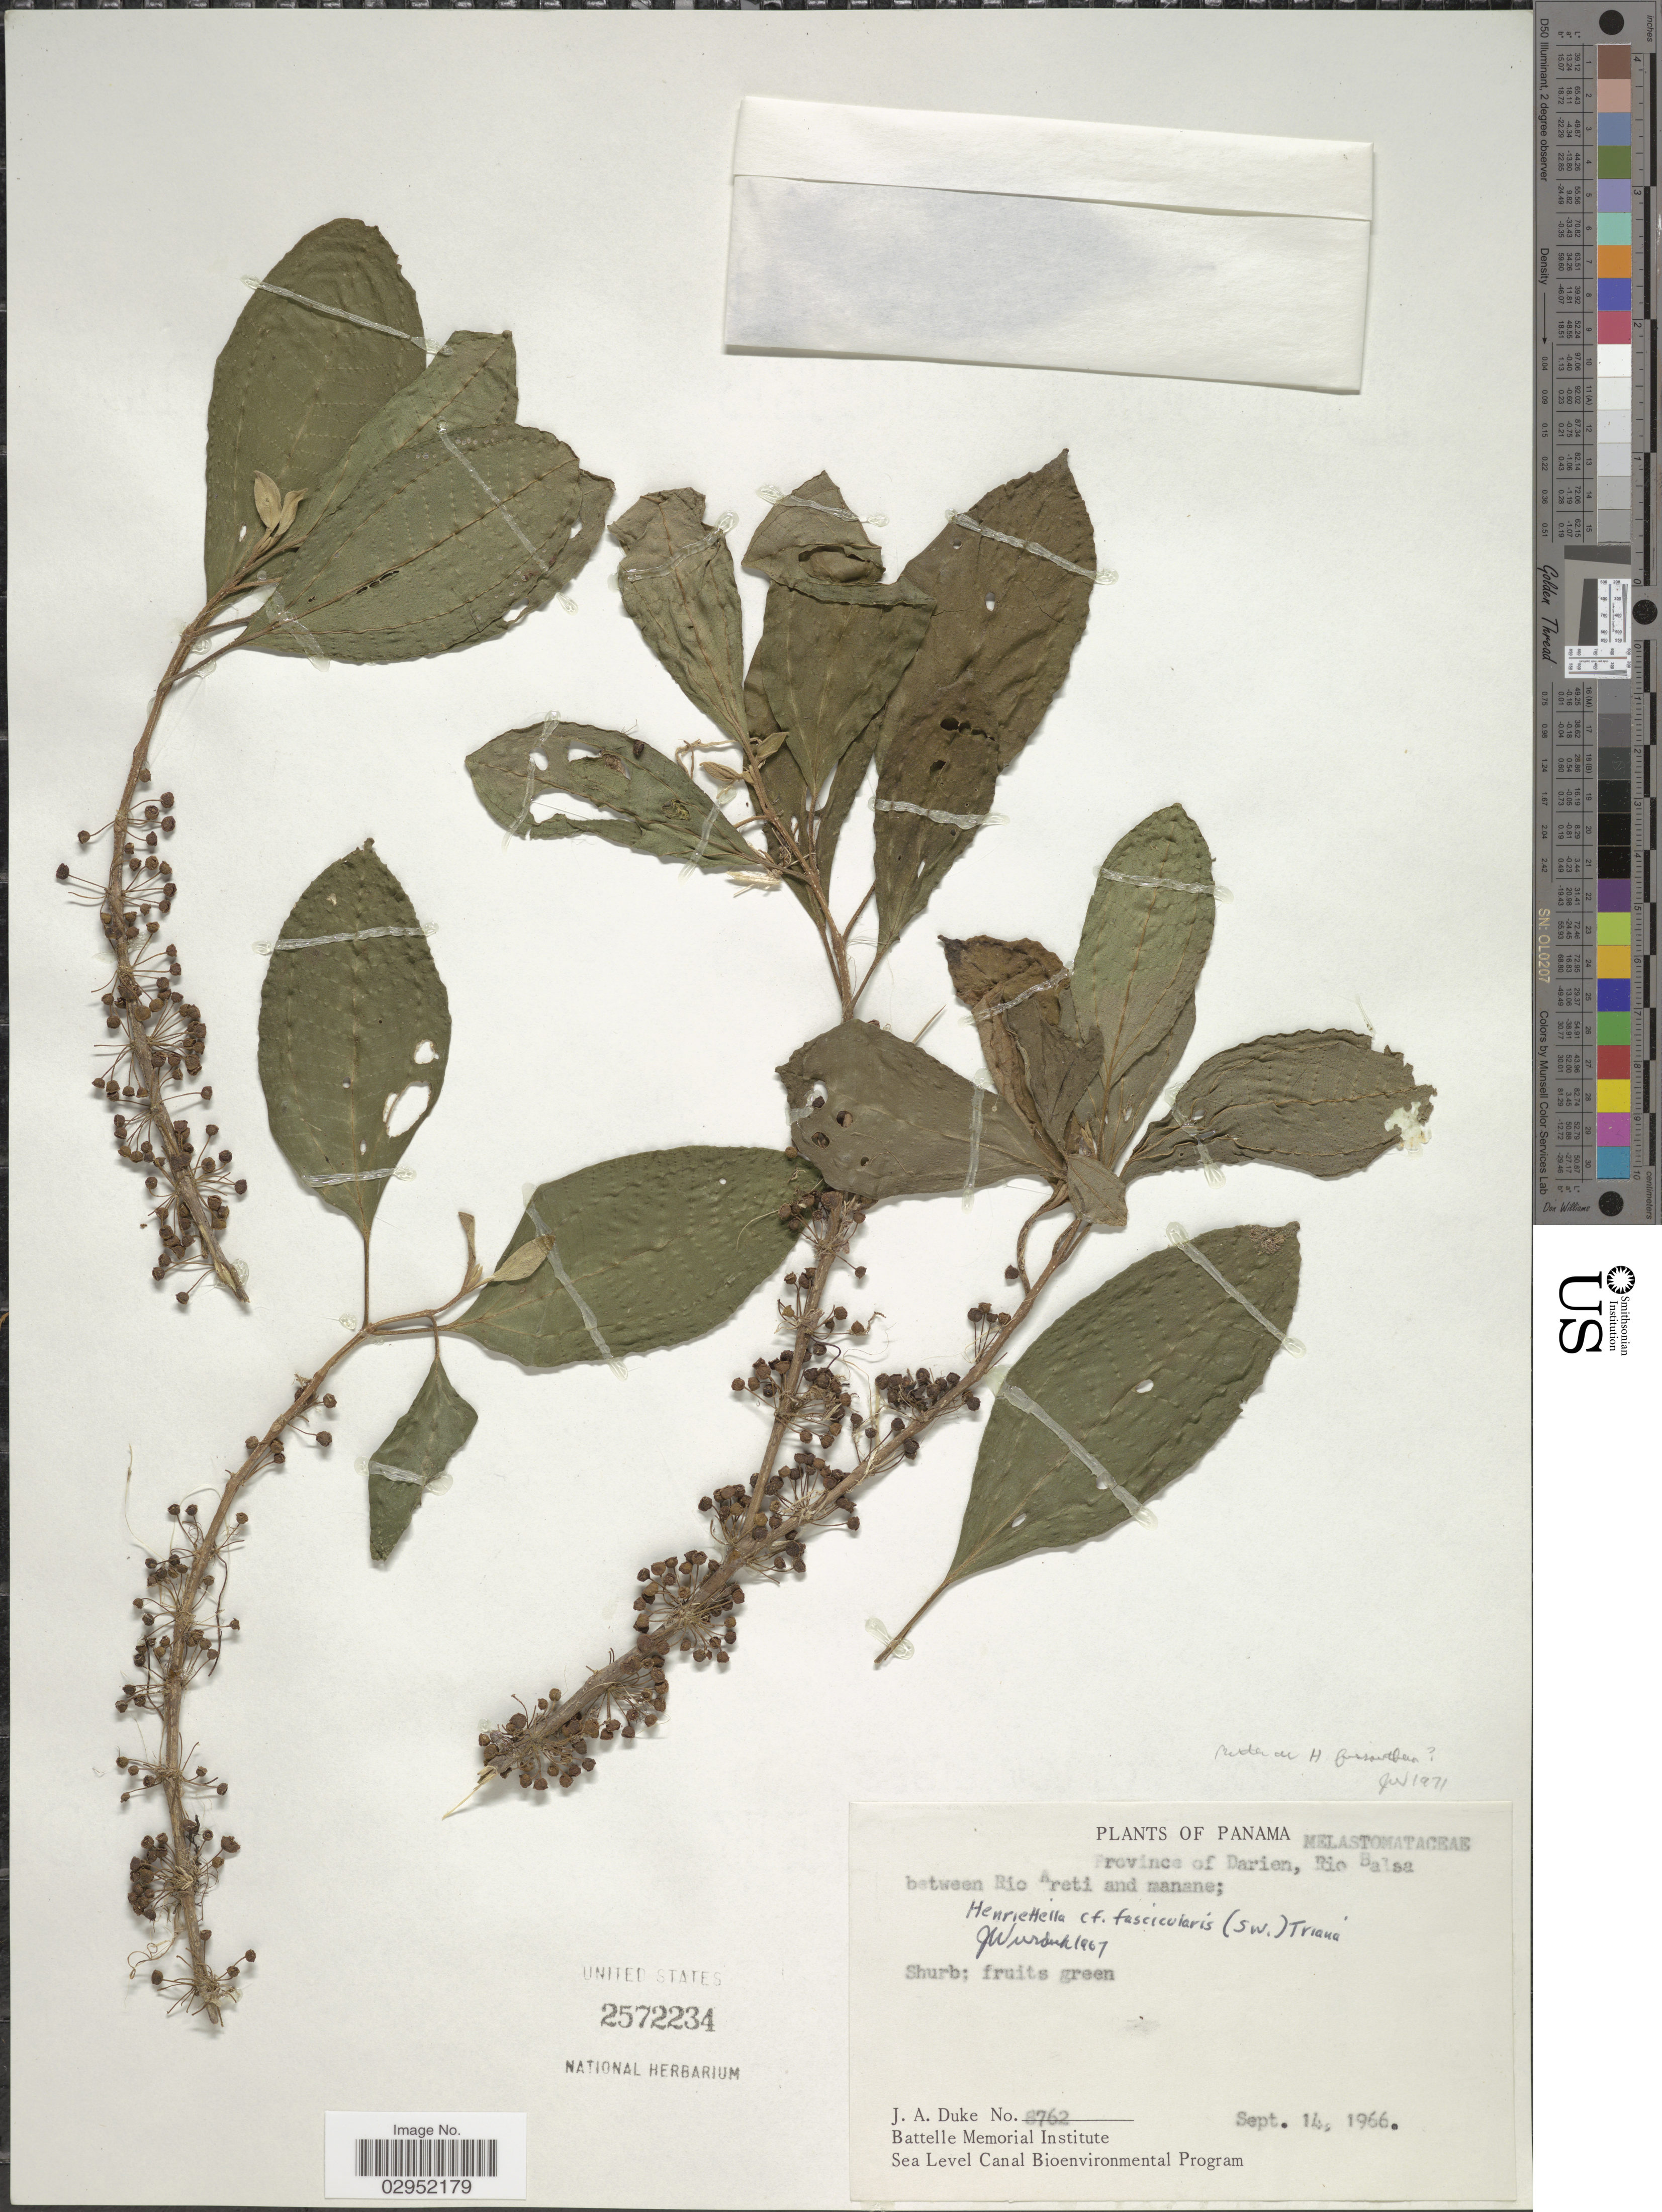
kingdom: Plantae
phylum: Tracheophyta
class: Magnoliopsida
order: Myrtales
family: Melastomataceae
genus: Henriettea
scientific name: Henriettea fissanthera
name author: (Gleason) Penneys et al.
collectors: J. A. Duke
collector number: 8762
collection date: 1966-09-14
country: Panama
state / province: Darién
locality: Rio Balsa between Rio Areti and manane.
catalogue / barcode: US 2572234